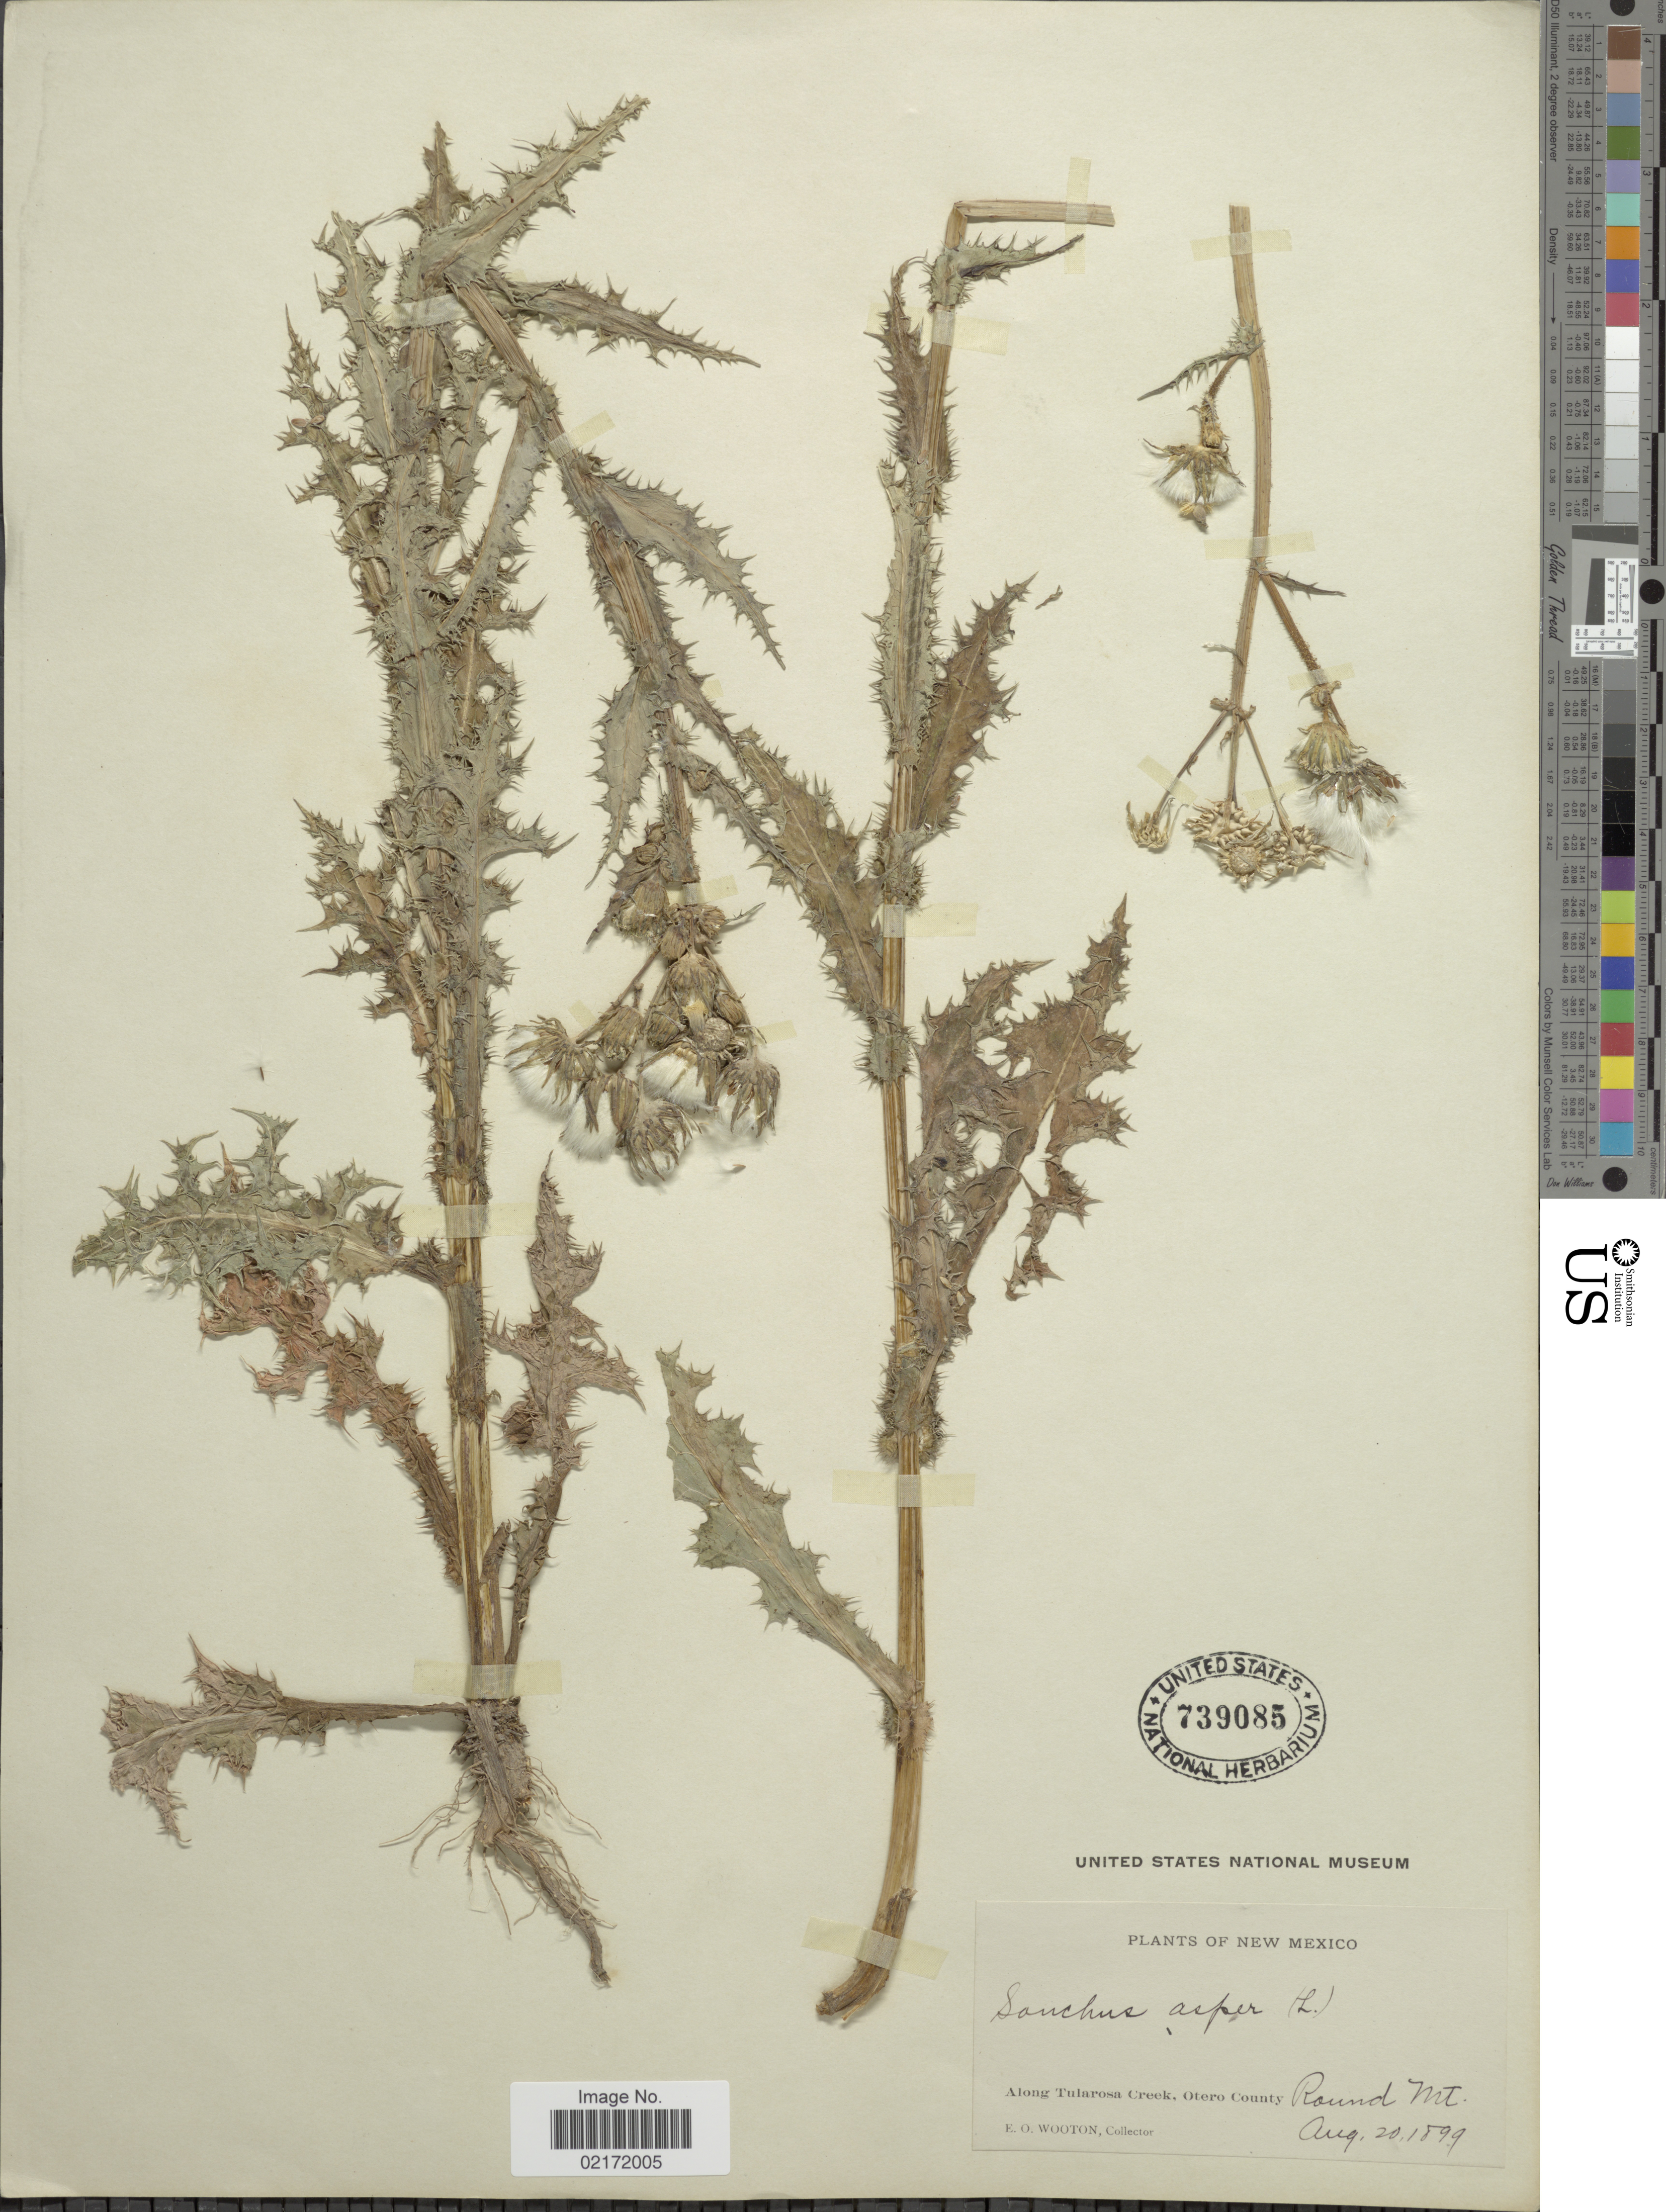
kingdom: Plantae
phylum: Tracheophyta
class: Magnoliopsida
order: Asterales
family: Asteraceae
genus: Sonchus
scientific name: Sonchus asper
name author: (L.) Hill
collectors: E. O. Wooton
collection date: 1899-08-20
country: United States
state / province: New Mexico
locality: Along Tularosa Creek, Otero County. Round Mt.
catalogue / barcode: US 739085